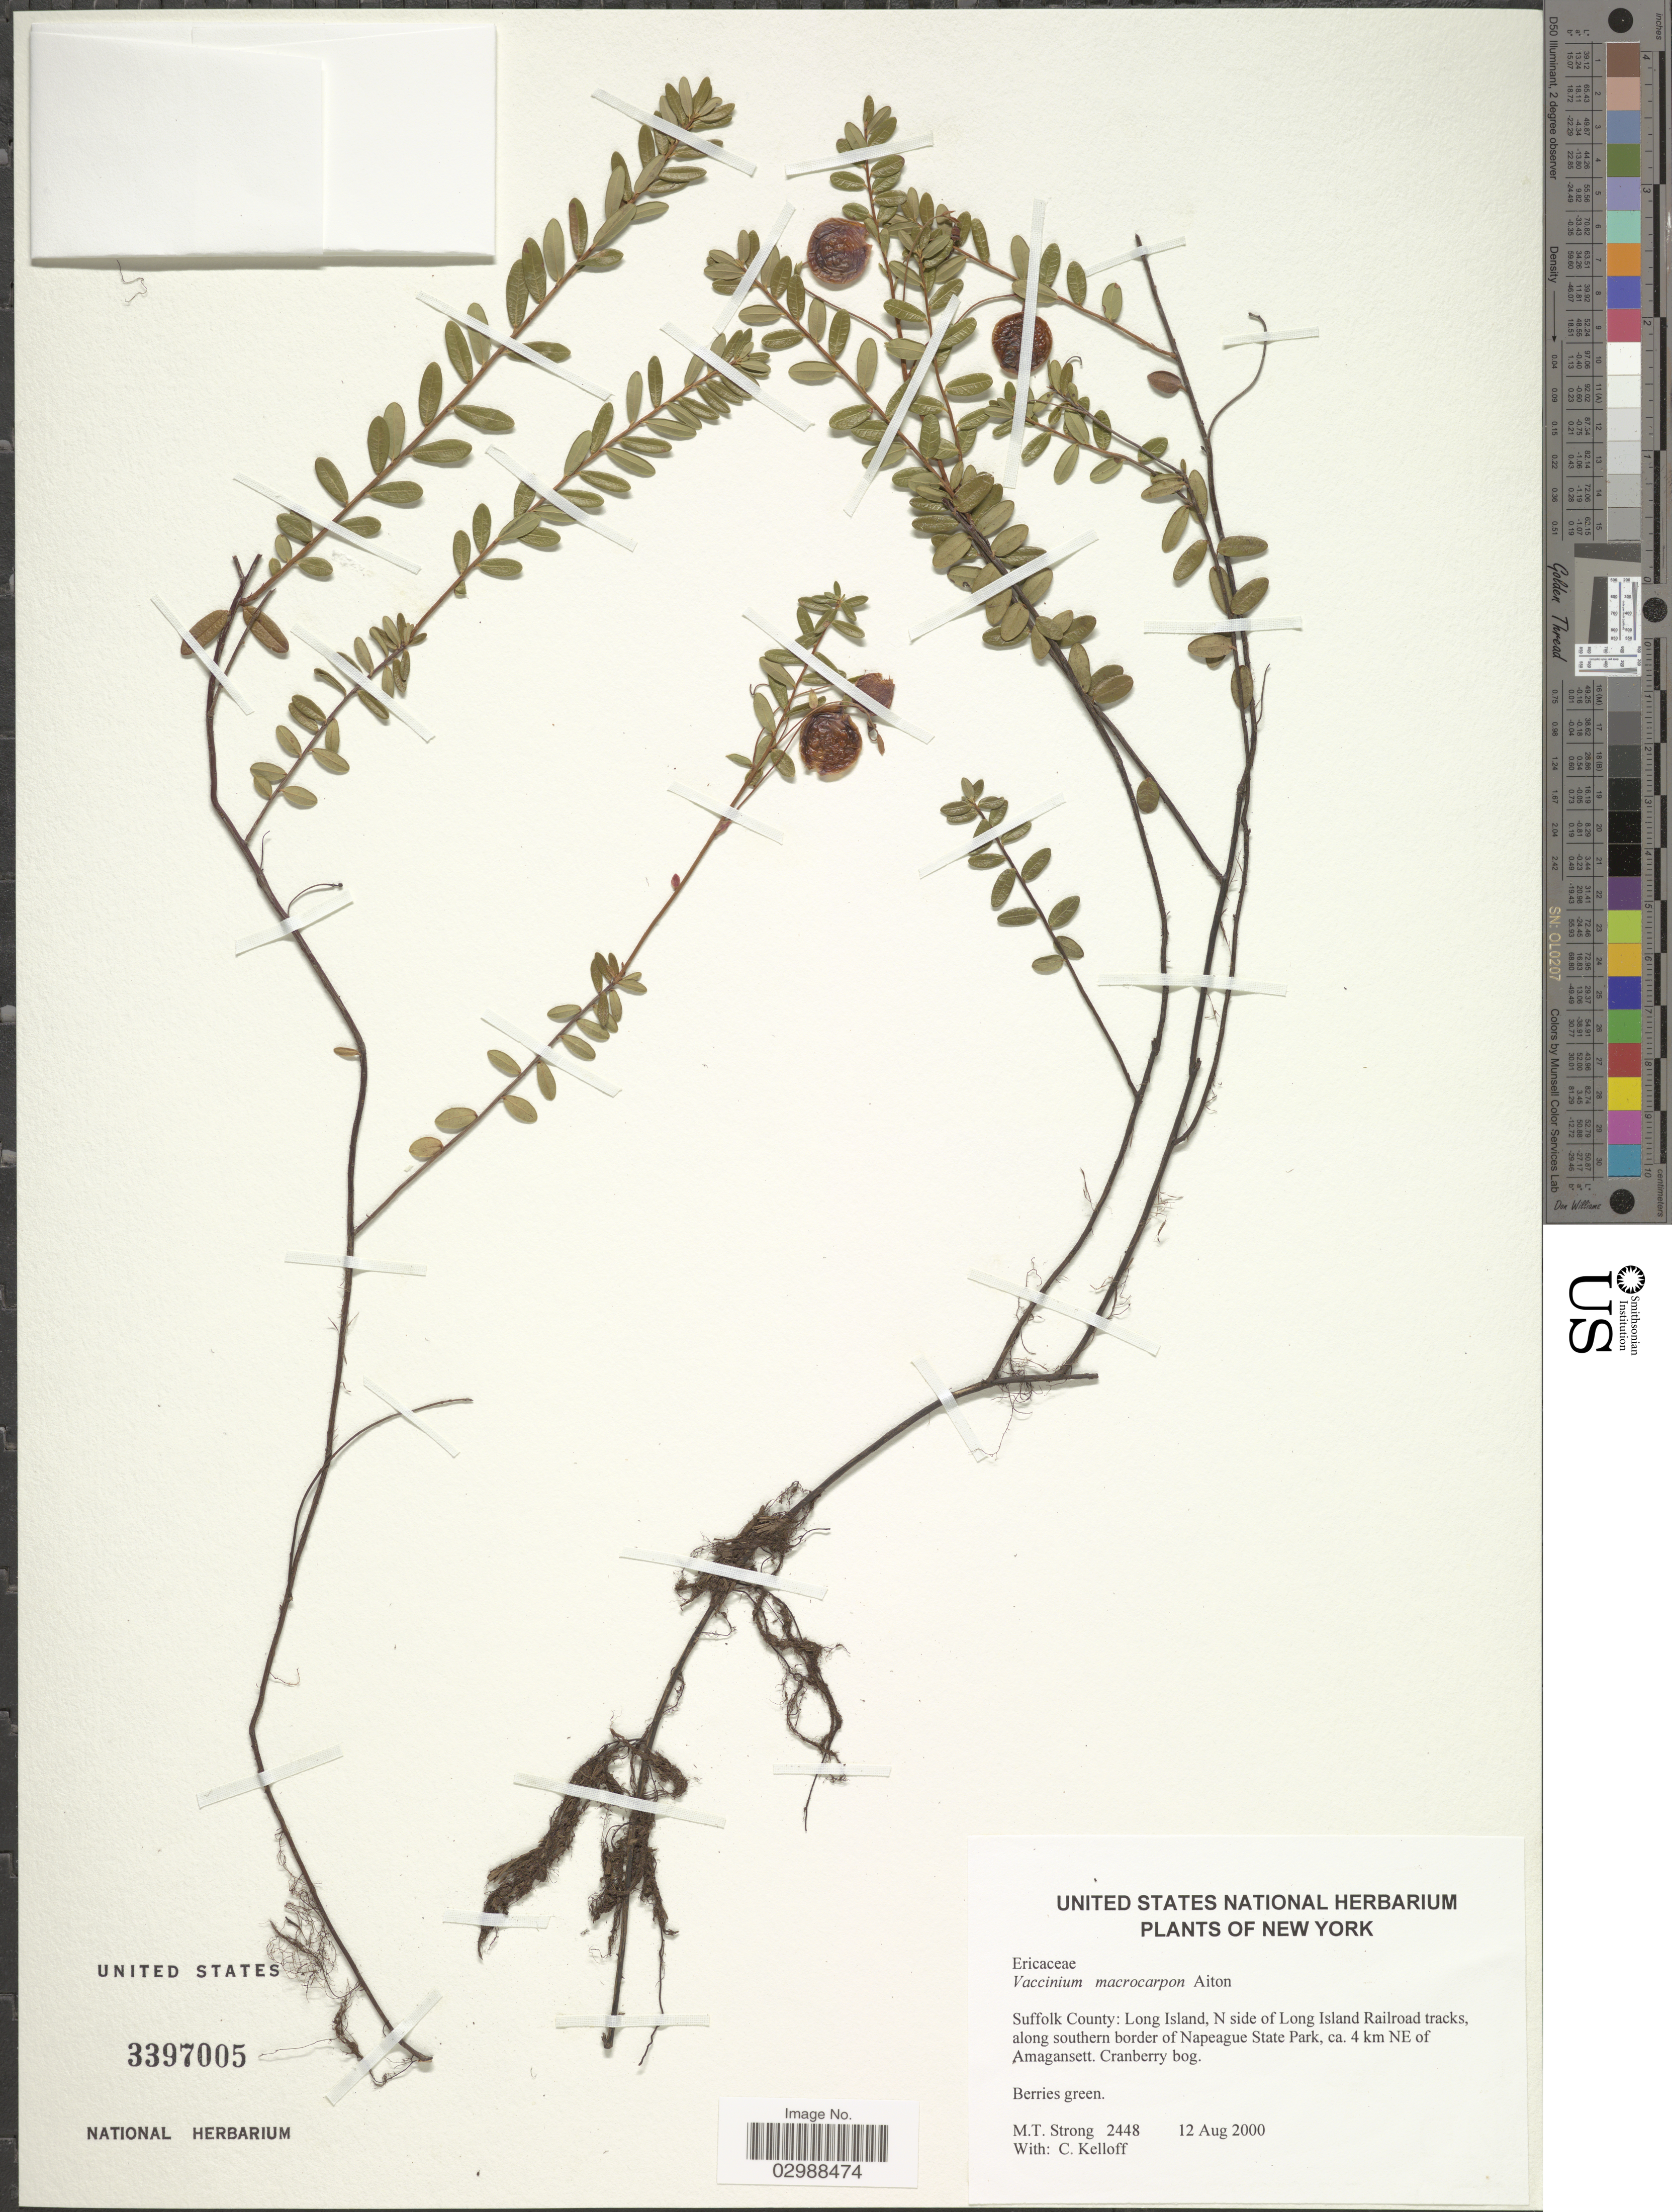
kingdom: Plantae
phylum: Tracheophyta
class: Magnoliopsida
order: Ericales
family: Ericaceae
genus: Vaccinium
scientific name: Vaccinium macrocarpon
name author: Aiton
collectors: M. T. Strong & C. L. Kelloff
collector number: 2448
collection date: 2000-08-12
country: United States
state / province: New York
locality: Suffolk County: Long Island, N side of Long Island Railroad tracks, along southern border of Napeague State Park, ca. 4 km NE of Amagansett, Cranberry bog.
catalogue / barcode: US 3397005